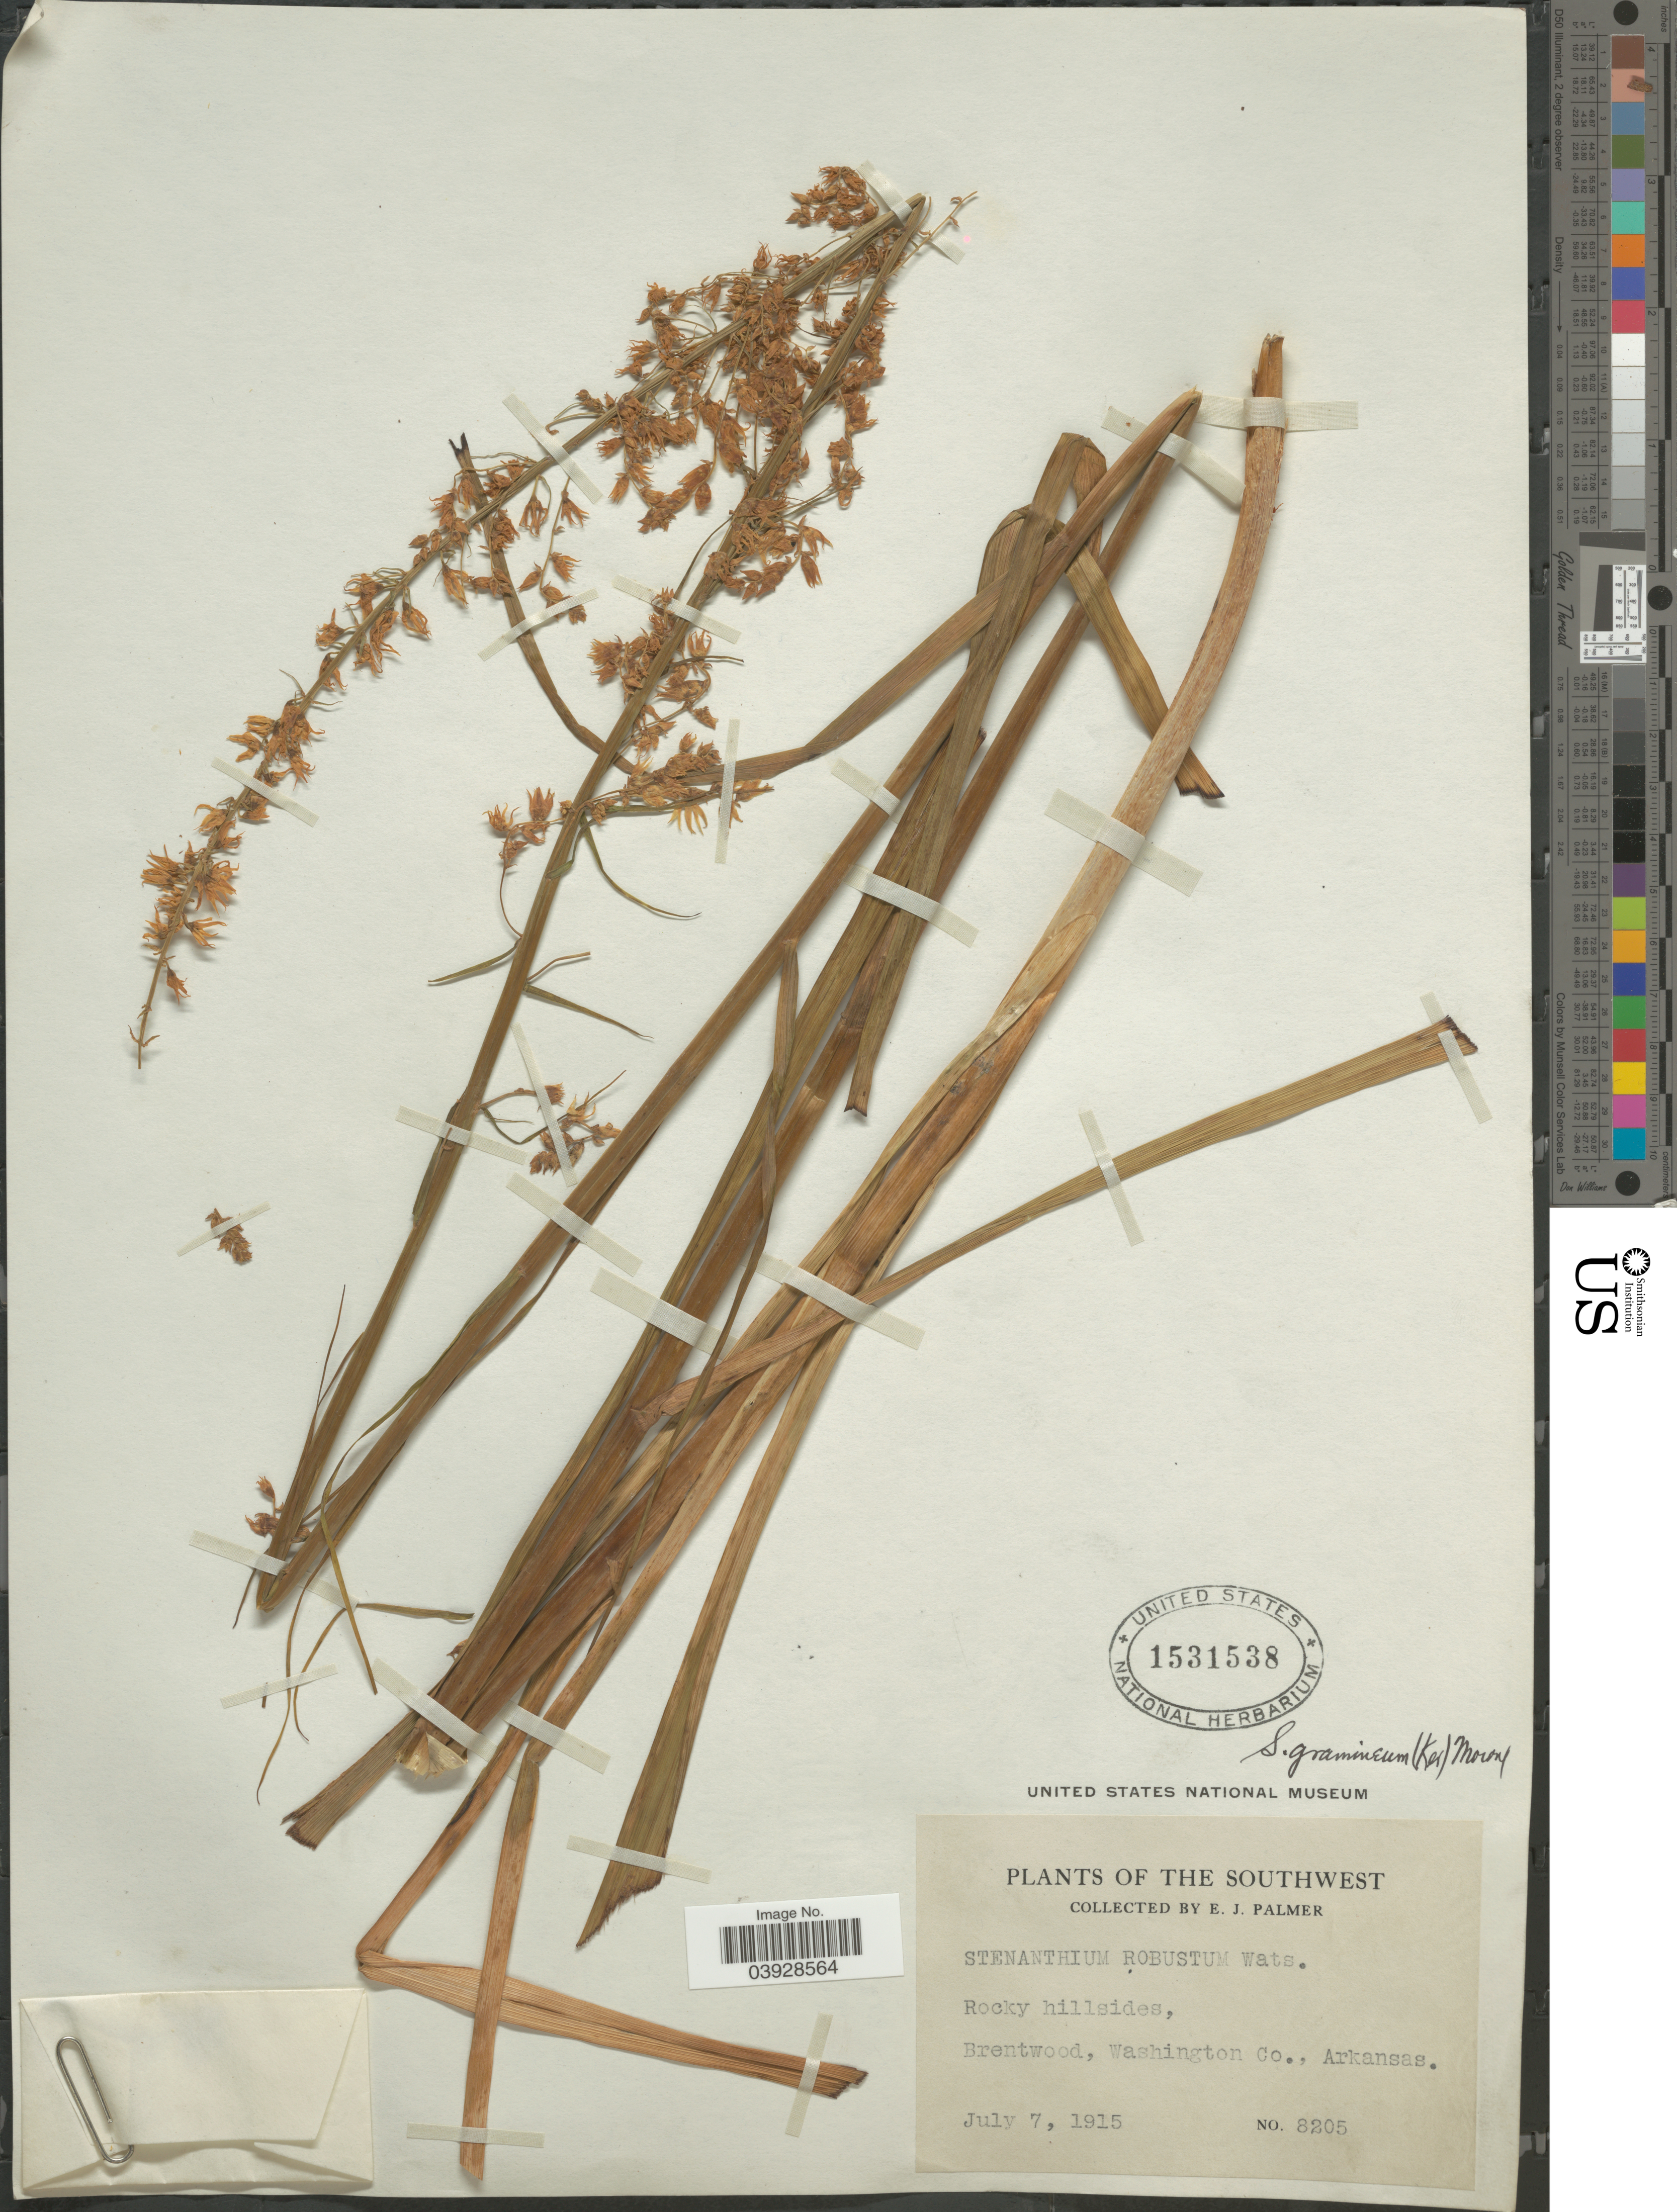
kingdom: Plantae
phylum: Tracheophyta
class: Liliopsida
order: Liliales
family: Melanthiaceae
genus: Stenanthium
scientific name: Stenanthium gramineum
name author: (Ker Gawl.) Morong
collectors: E. J. Palmer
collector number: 8205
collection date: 1915-07-07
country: United States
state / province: Arkansas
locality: The Southwest. Rocky hillsides, Brentwood, Washington Co.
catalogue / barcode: US 1531538